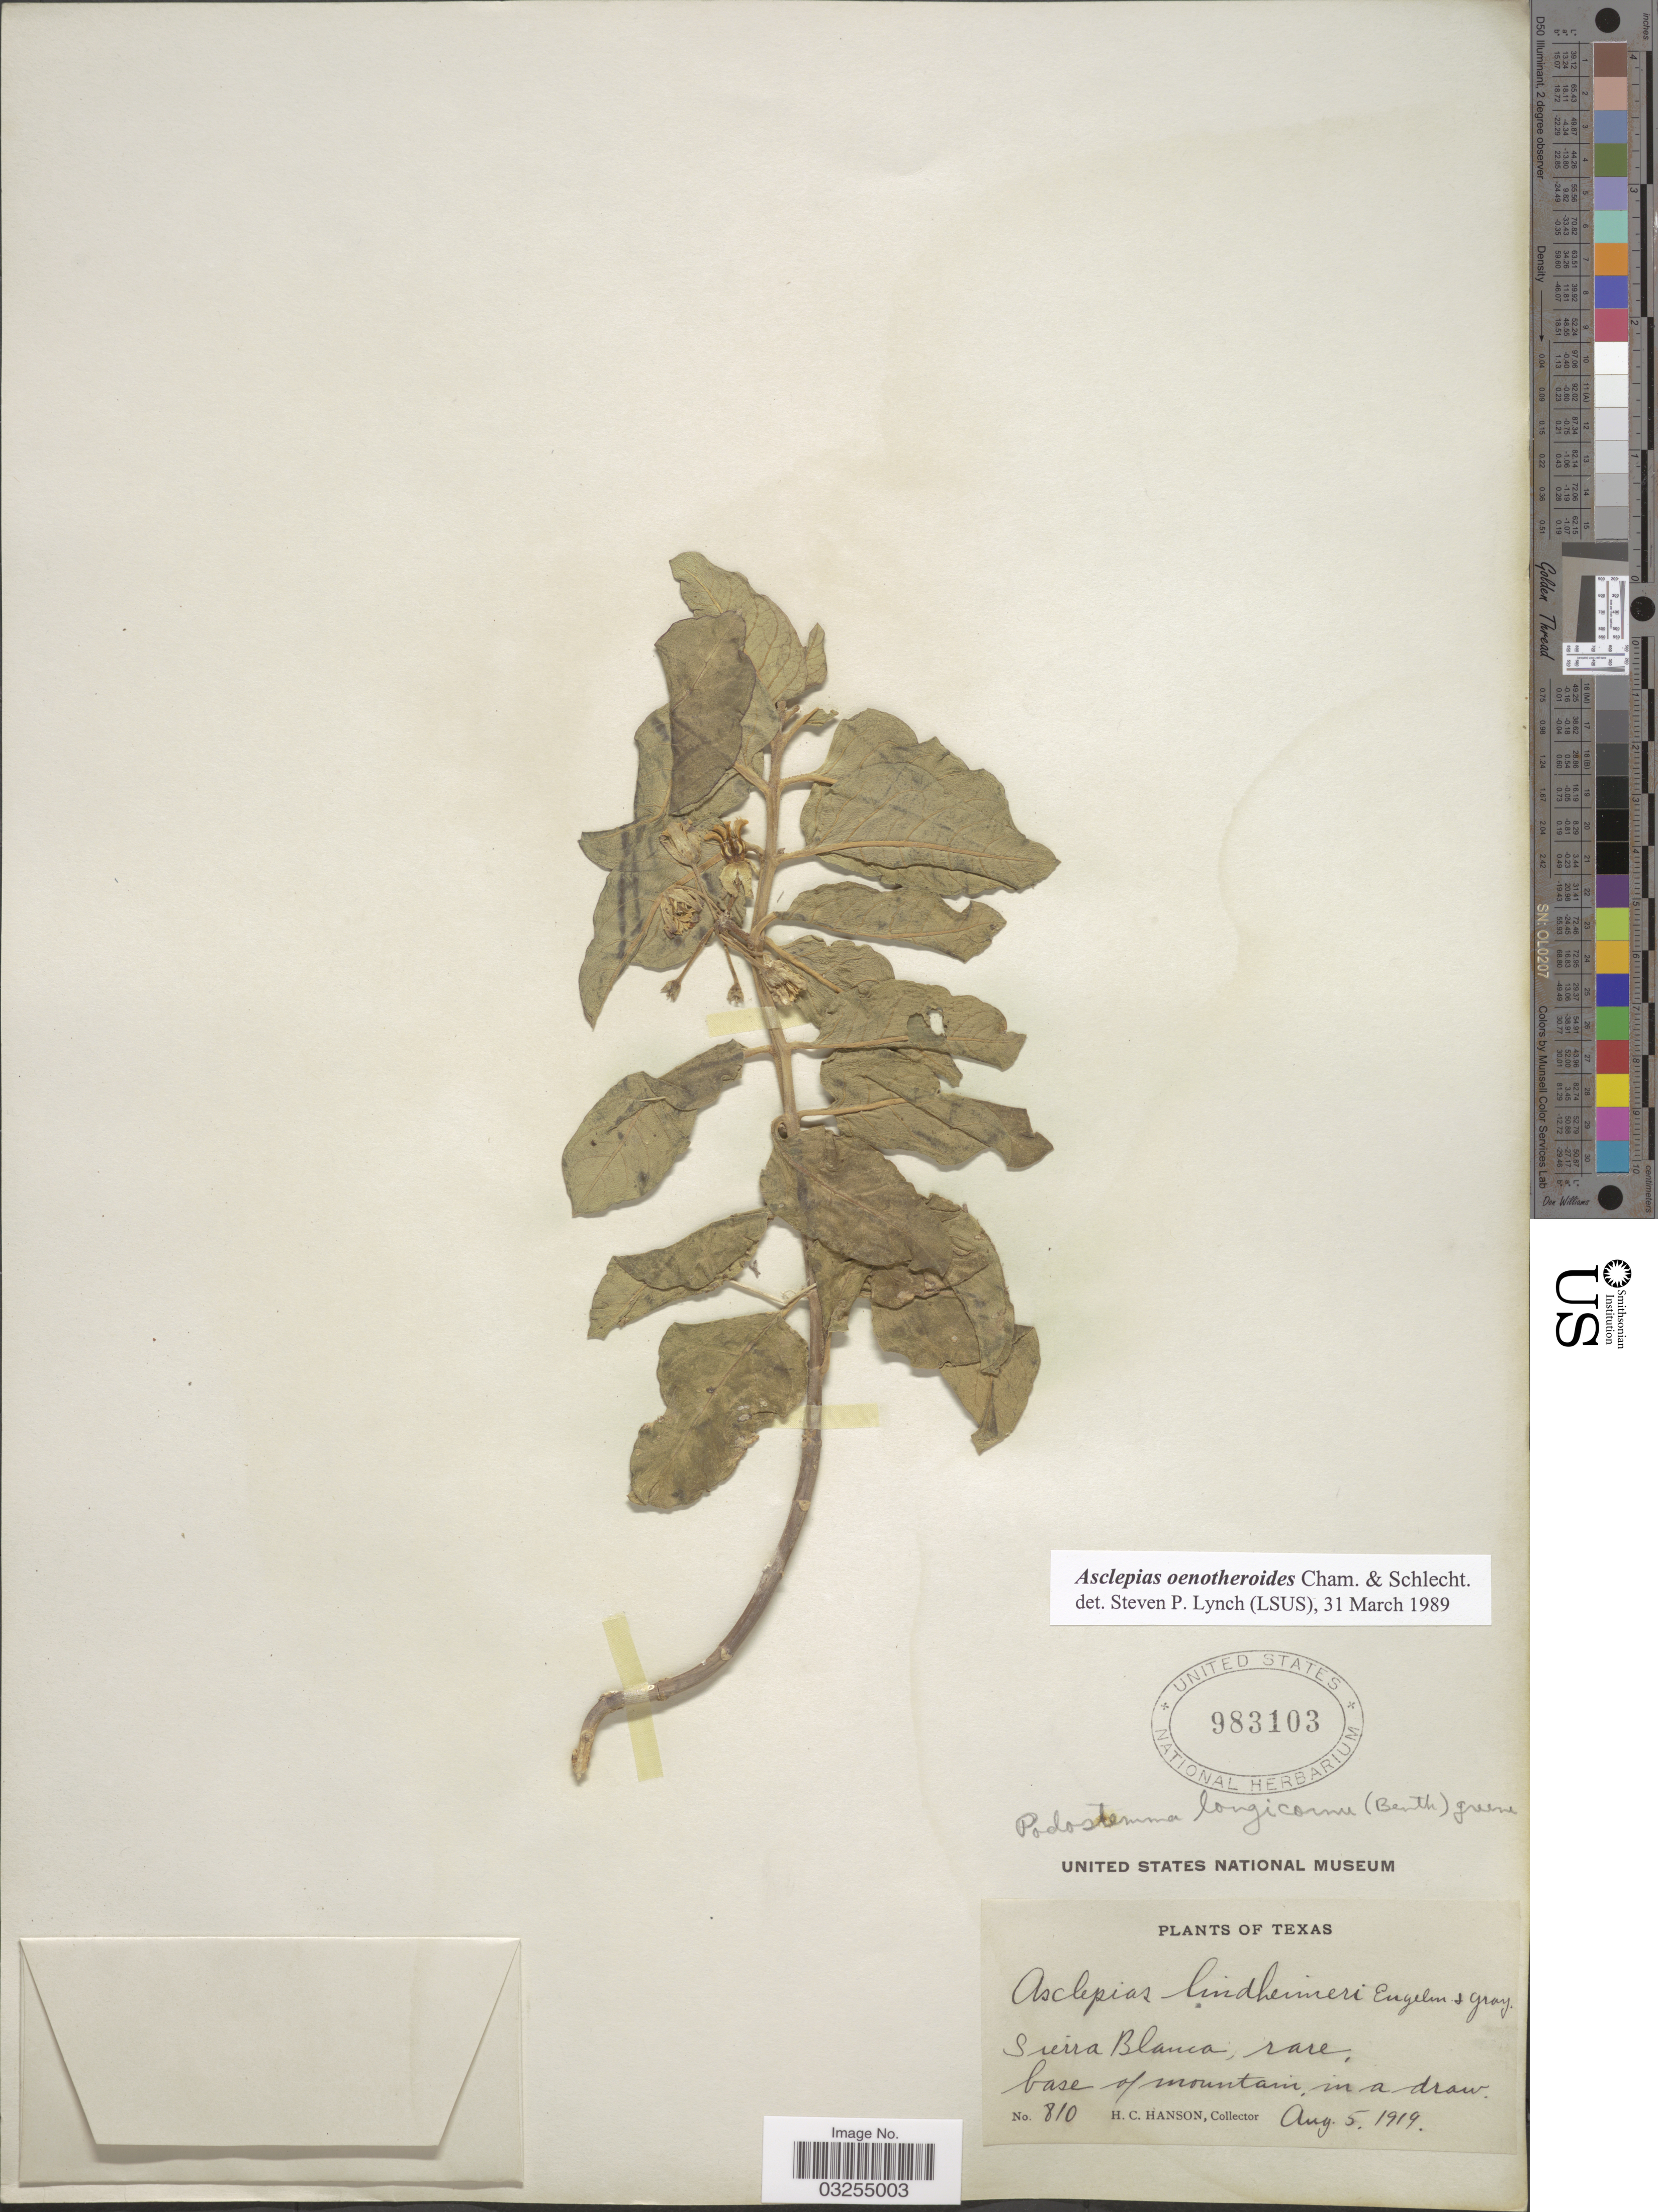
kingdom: Plantae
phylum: Tracheophyta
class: Magnoliopsida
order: Gentianales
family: Apocynaceae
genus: Asclepias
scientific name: Asclepias oenotheroides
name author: Schltdl. & Cham.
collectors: H. Hanson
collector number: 810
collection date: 1919-08-05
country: United States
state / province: Texas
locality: Sierra Blanca, rare, base of mountain, in a draw.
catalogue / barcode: US 983103